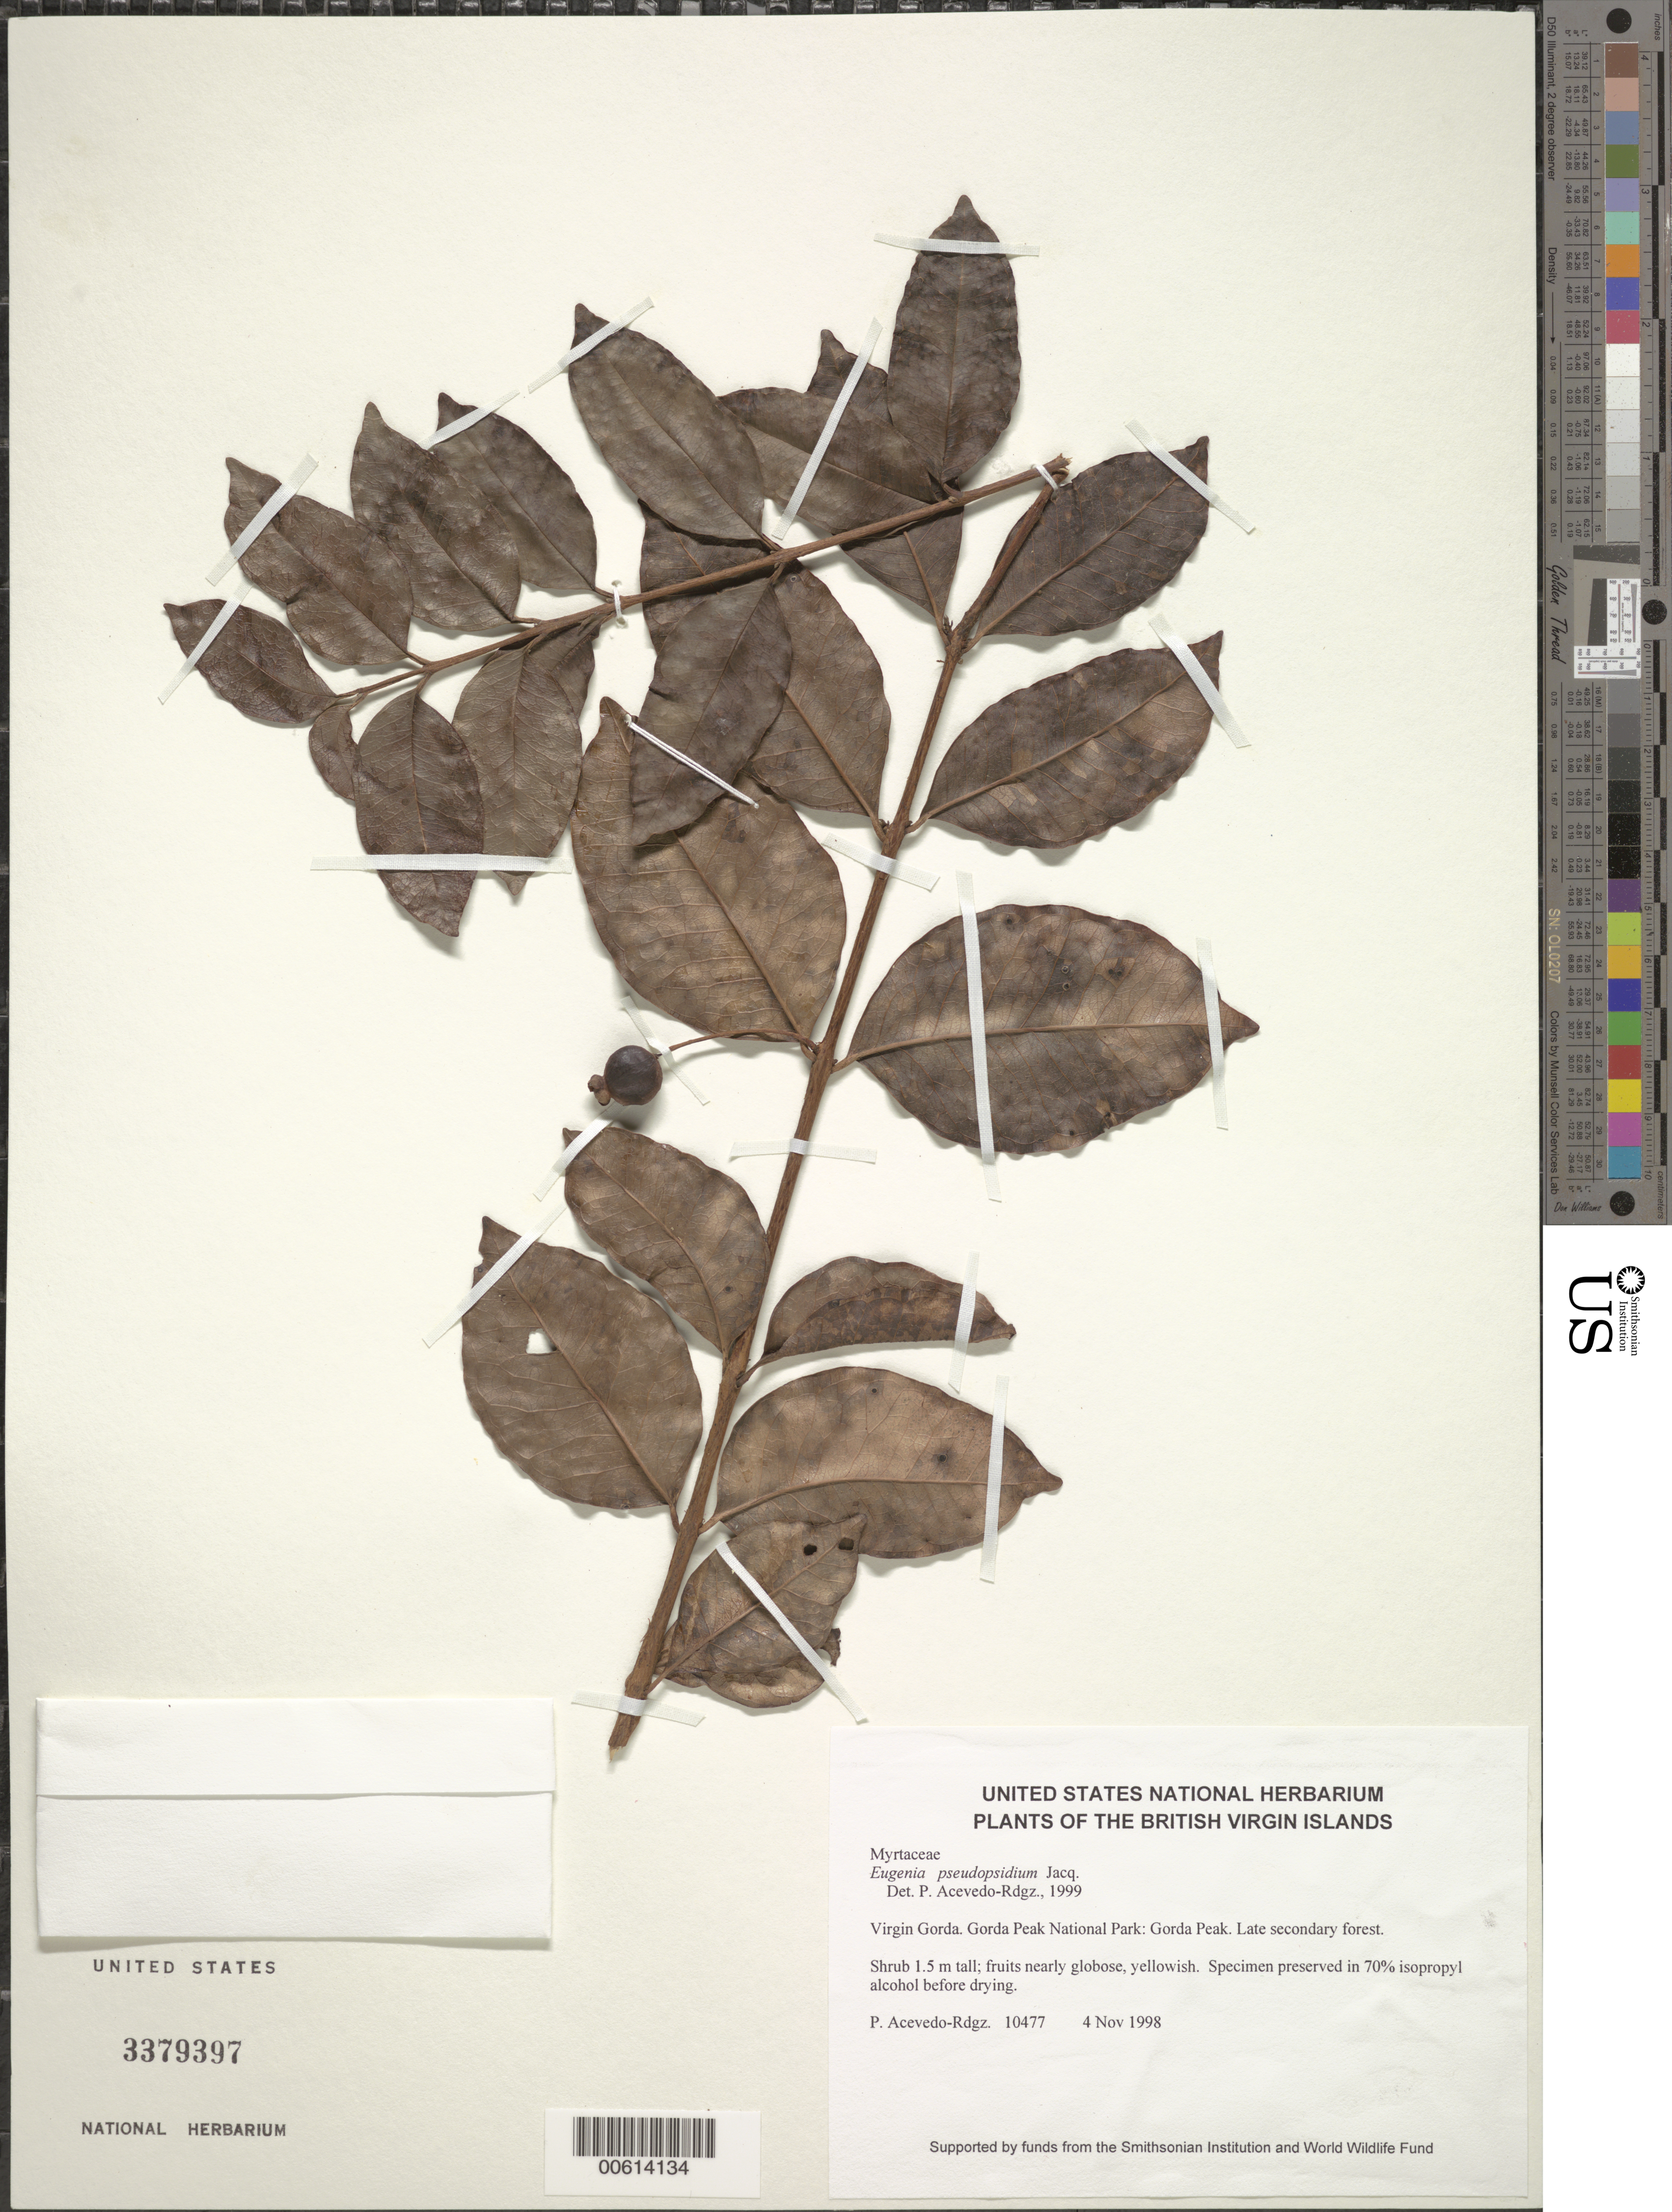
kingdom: Plantae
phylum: Tracheophyta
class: Magnoliopsida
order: Myrtales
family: Myrtaceae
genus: Eugenia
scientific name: Eugenia pseudopsidium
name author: Jacq.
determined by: Acevedo-Rodríguez, P., (BOT), Smithsonian Institution - National Museum of Natural History (UNITED STATES)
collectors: P. Acevedo-Rodr.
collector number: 10477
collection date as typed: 04 Nov 1998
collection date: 1998-11-04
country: British Virgin Islands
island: Virgin Gorda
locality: Gorda Peak National Park: Gorda Peak.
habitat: Late secondary forest.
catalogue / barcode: US 3379397